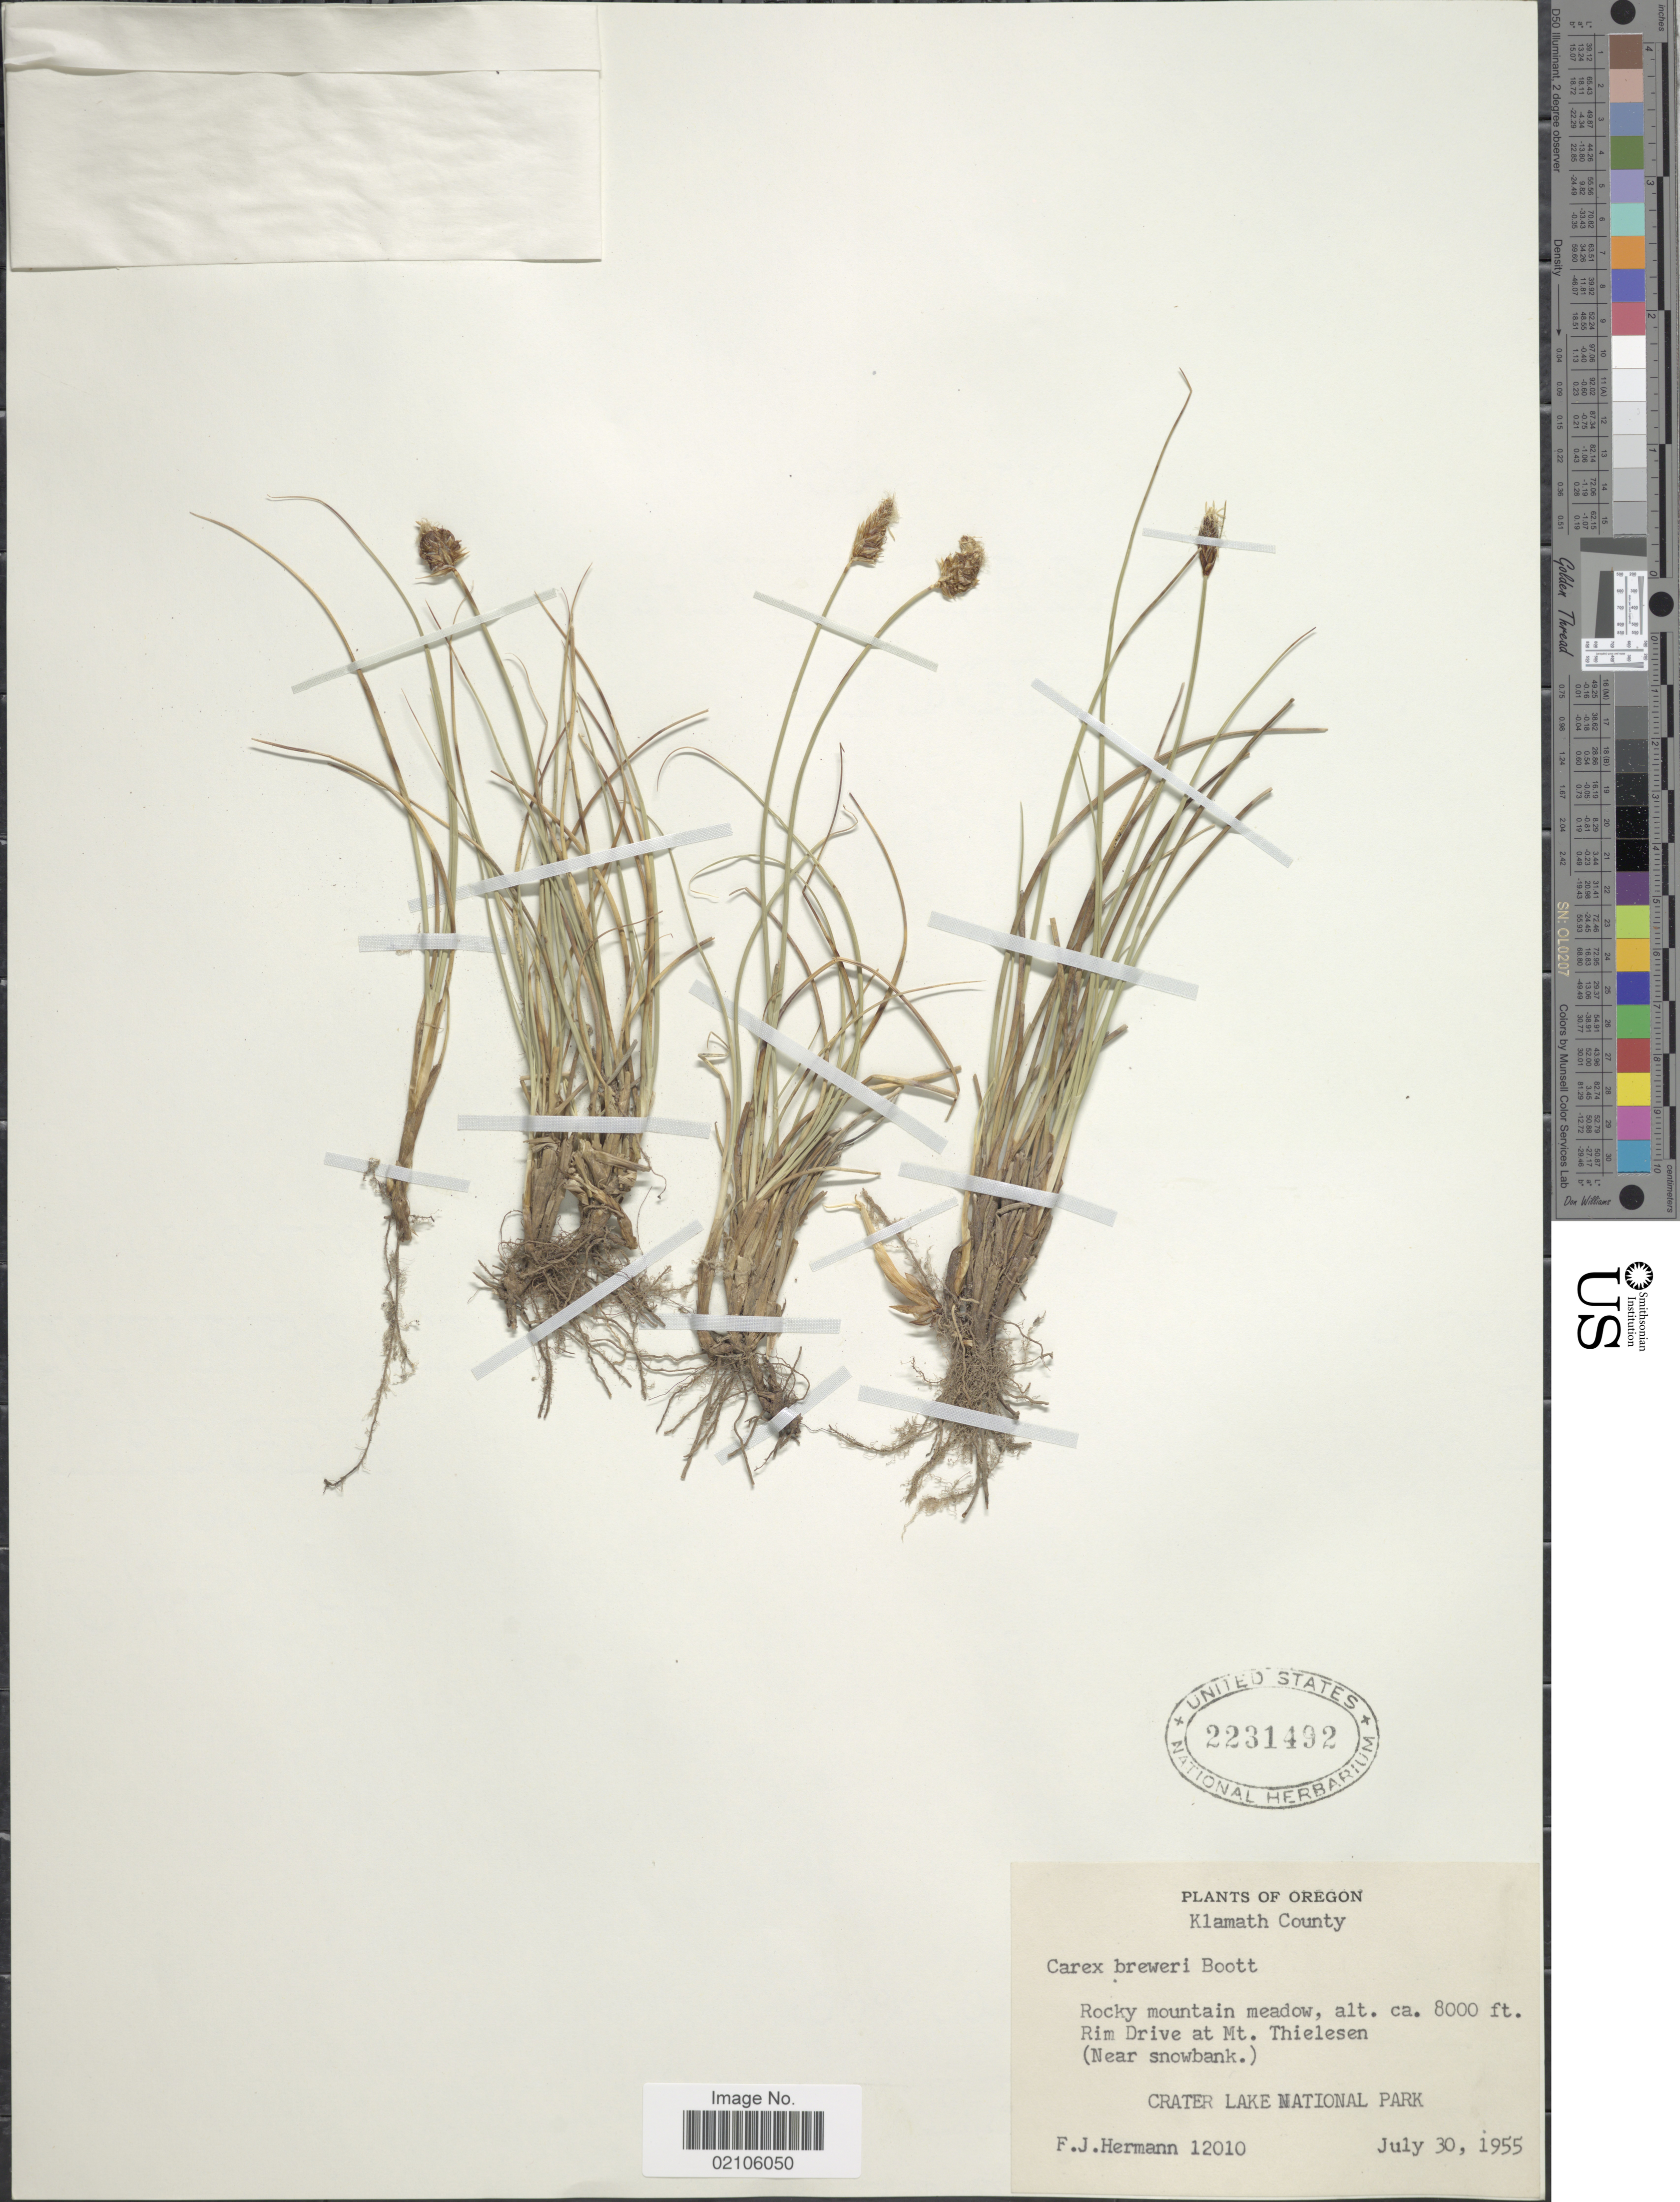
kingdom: Plantae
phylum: Tracheophyta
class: Liliopsida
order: Poales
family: Cyperaceae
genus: Carex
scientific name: Carex breweri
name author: Boott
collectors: F. J. Hermann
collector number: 12010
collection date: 1955-07-30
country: United States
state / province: Oregon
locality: Klamath County, Rocky mountain meadow, Rim Drive at Mt Thielesen (Near snowbank) Crater Lake National Park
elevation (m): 2438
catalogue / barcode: US 2231492